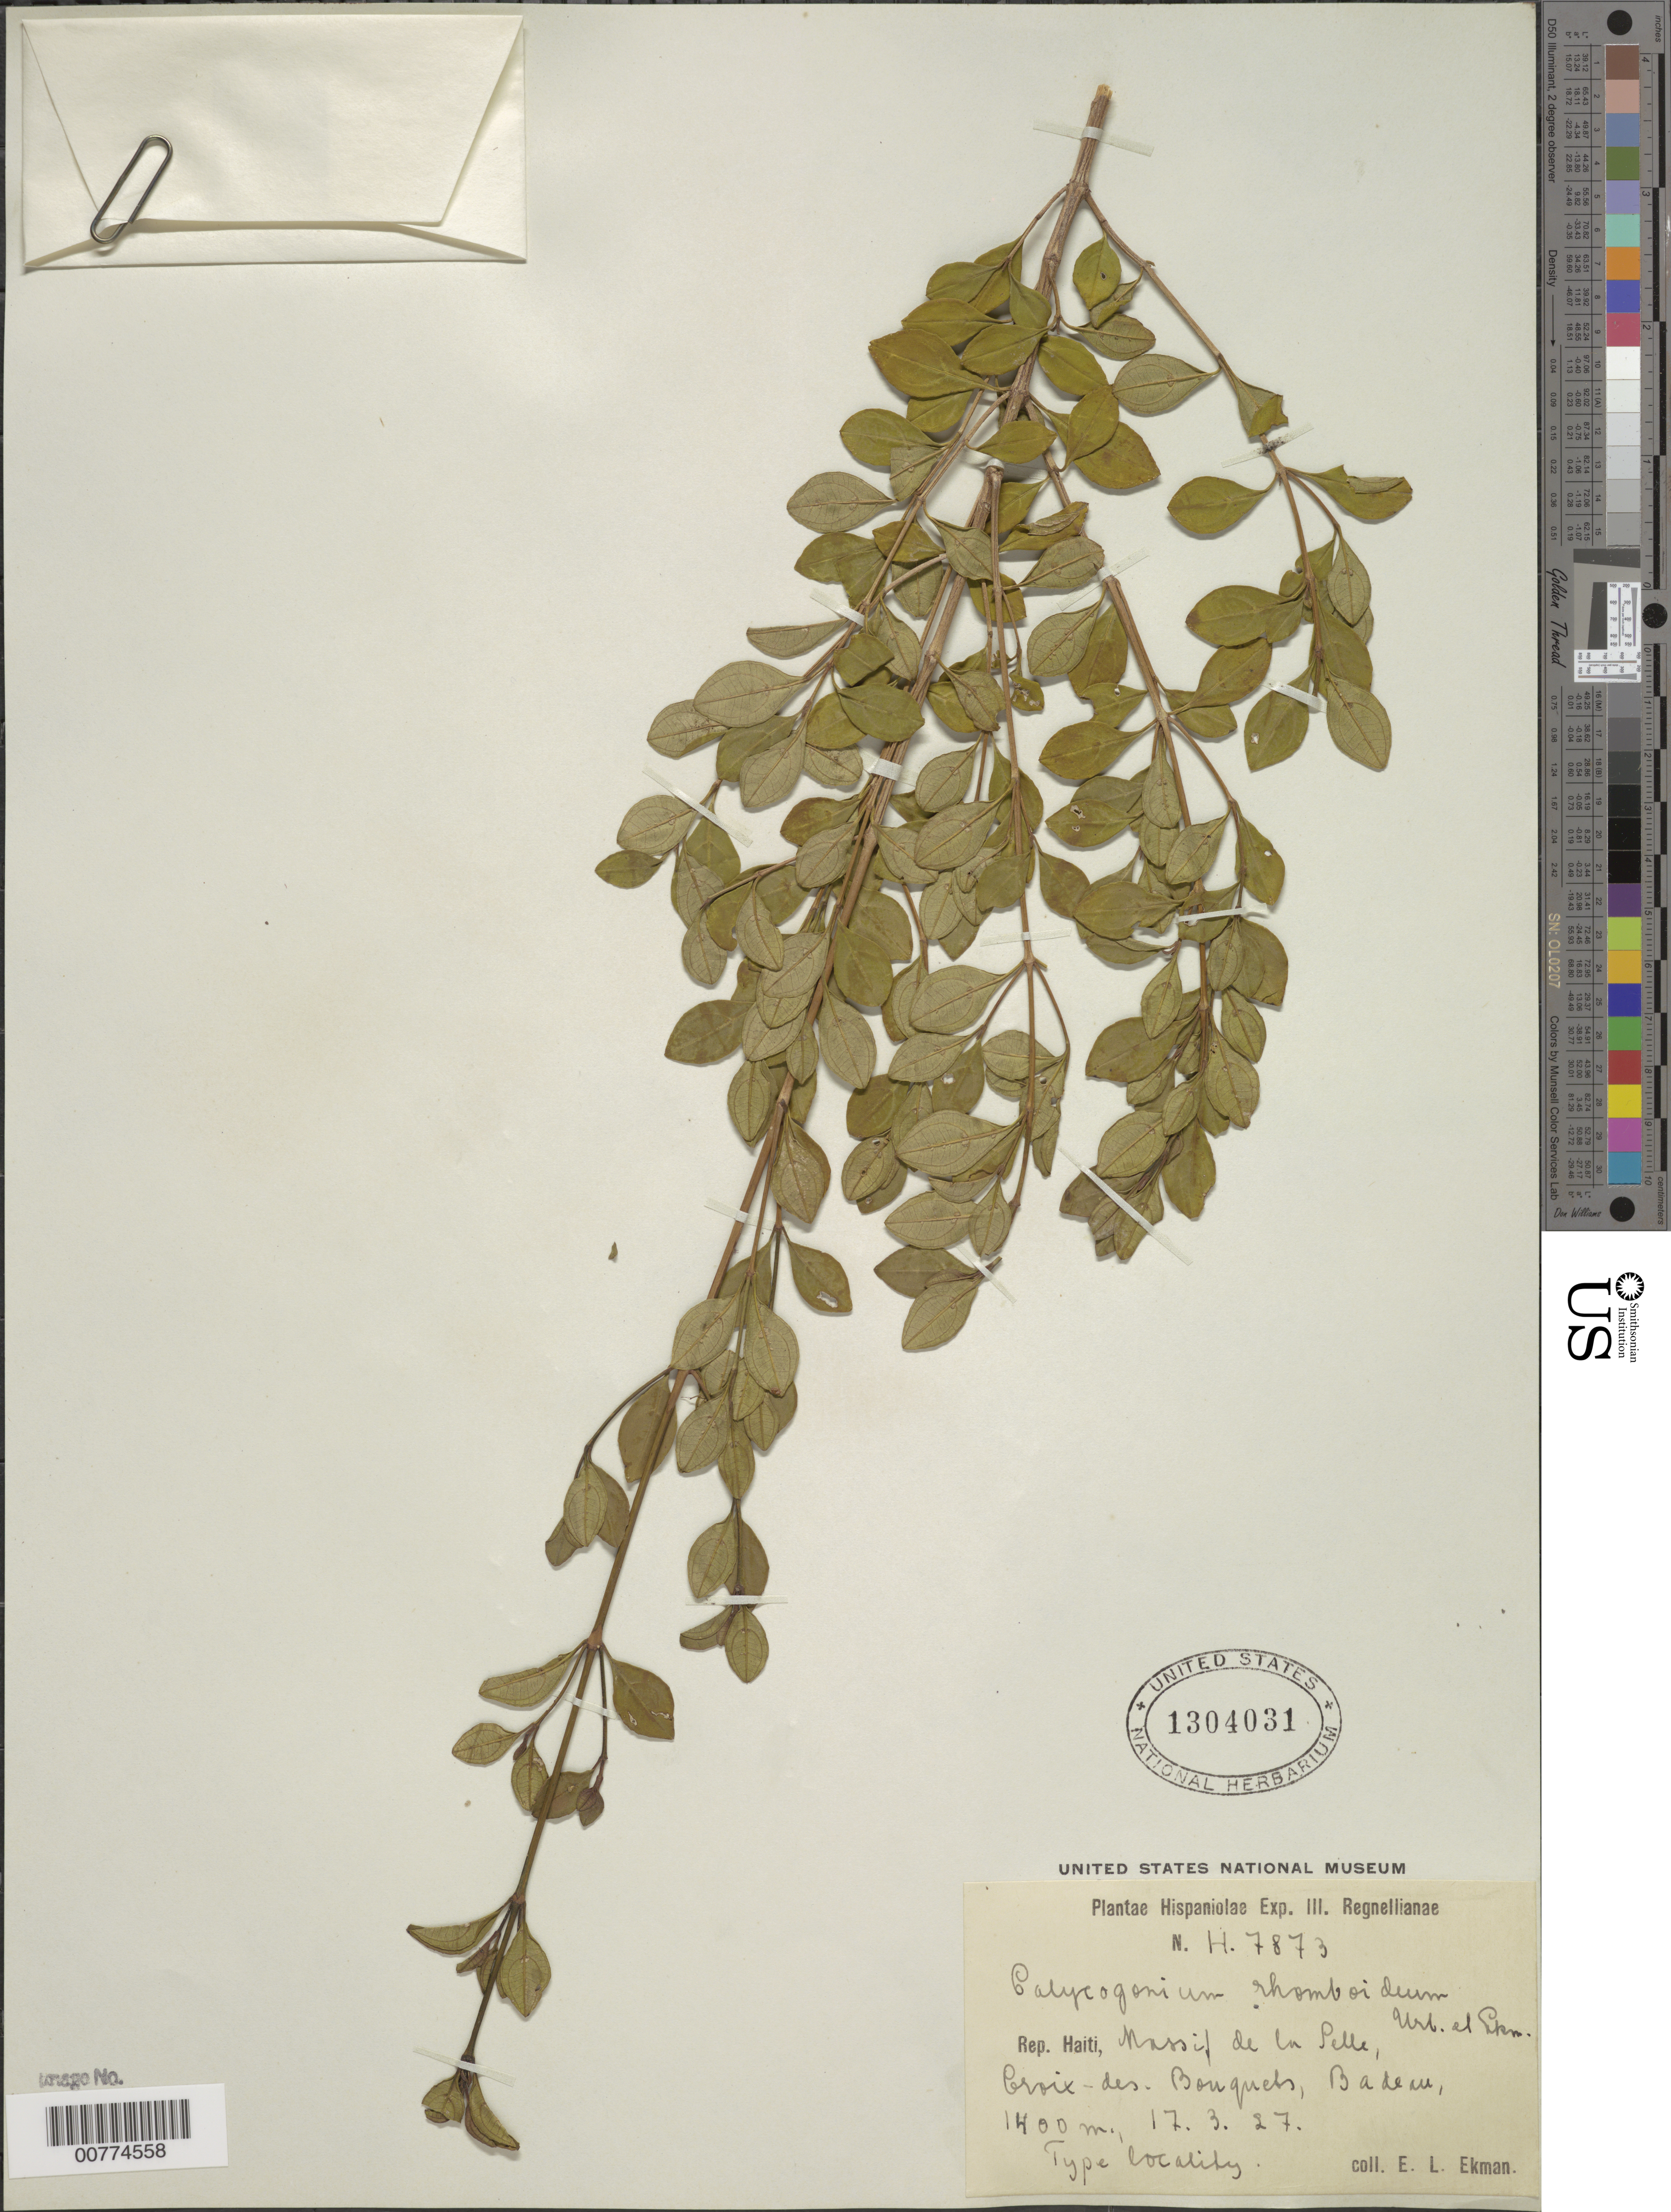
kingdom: Plantae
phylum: Tracheophyta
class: Magnoliopsida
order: Myrtales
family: Melastomataceae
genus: Calycogonium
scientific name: Calycogonium rhomboideum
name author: Urb. & Ekman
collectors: E. L. Ekman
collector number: H 7873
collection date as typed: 17 Mar 1927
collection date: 1927-03-17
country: Haiti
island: Hispaniola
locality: Massif de la Selle, Croix-des-Bouquets, Badeau.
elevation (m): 1400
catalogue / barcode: US 1304031